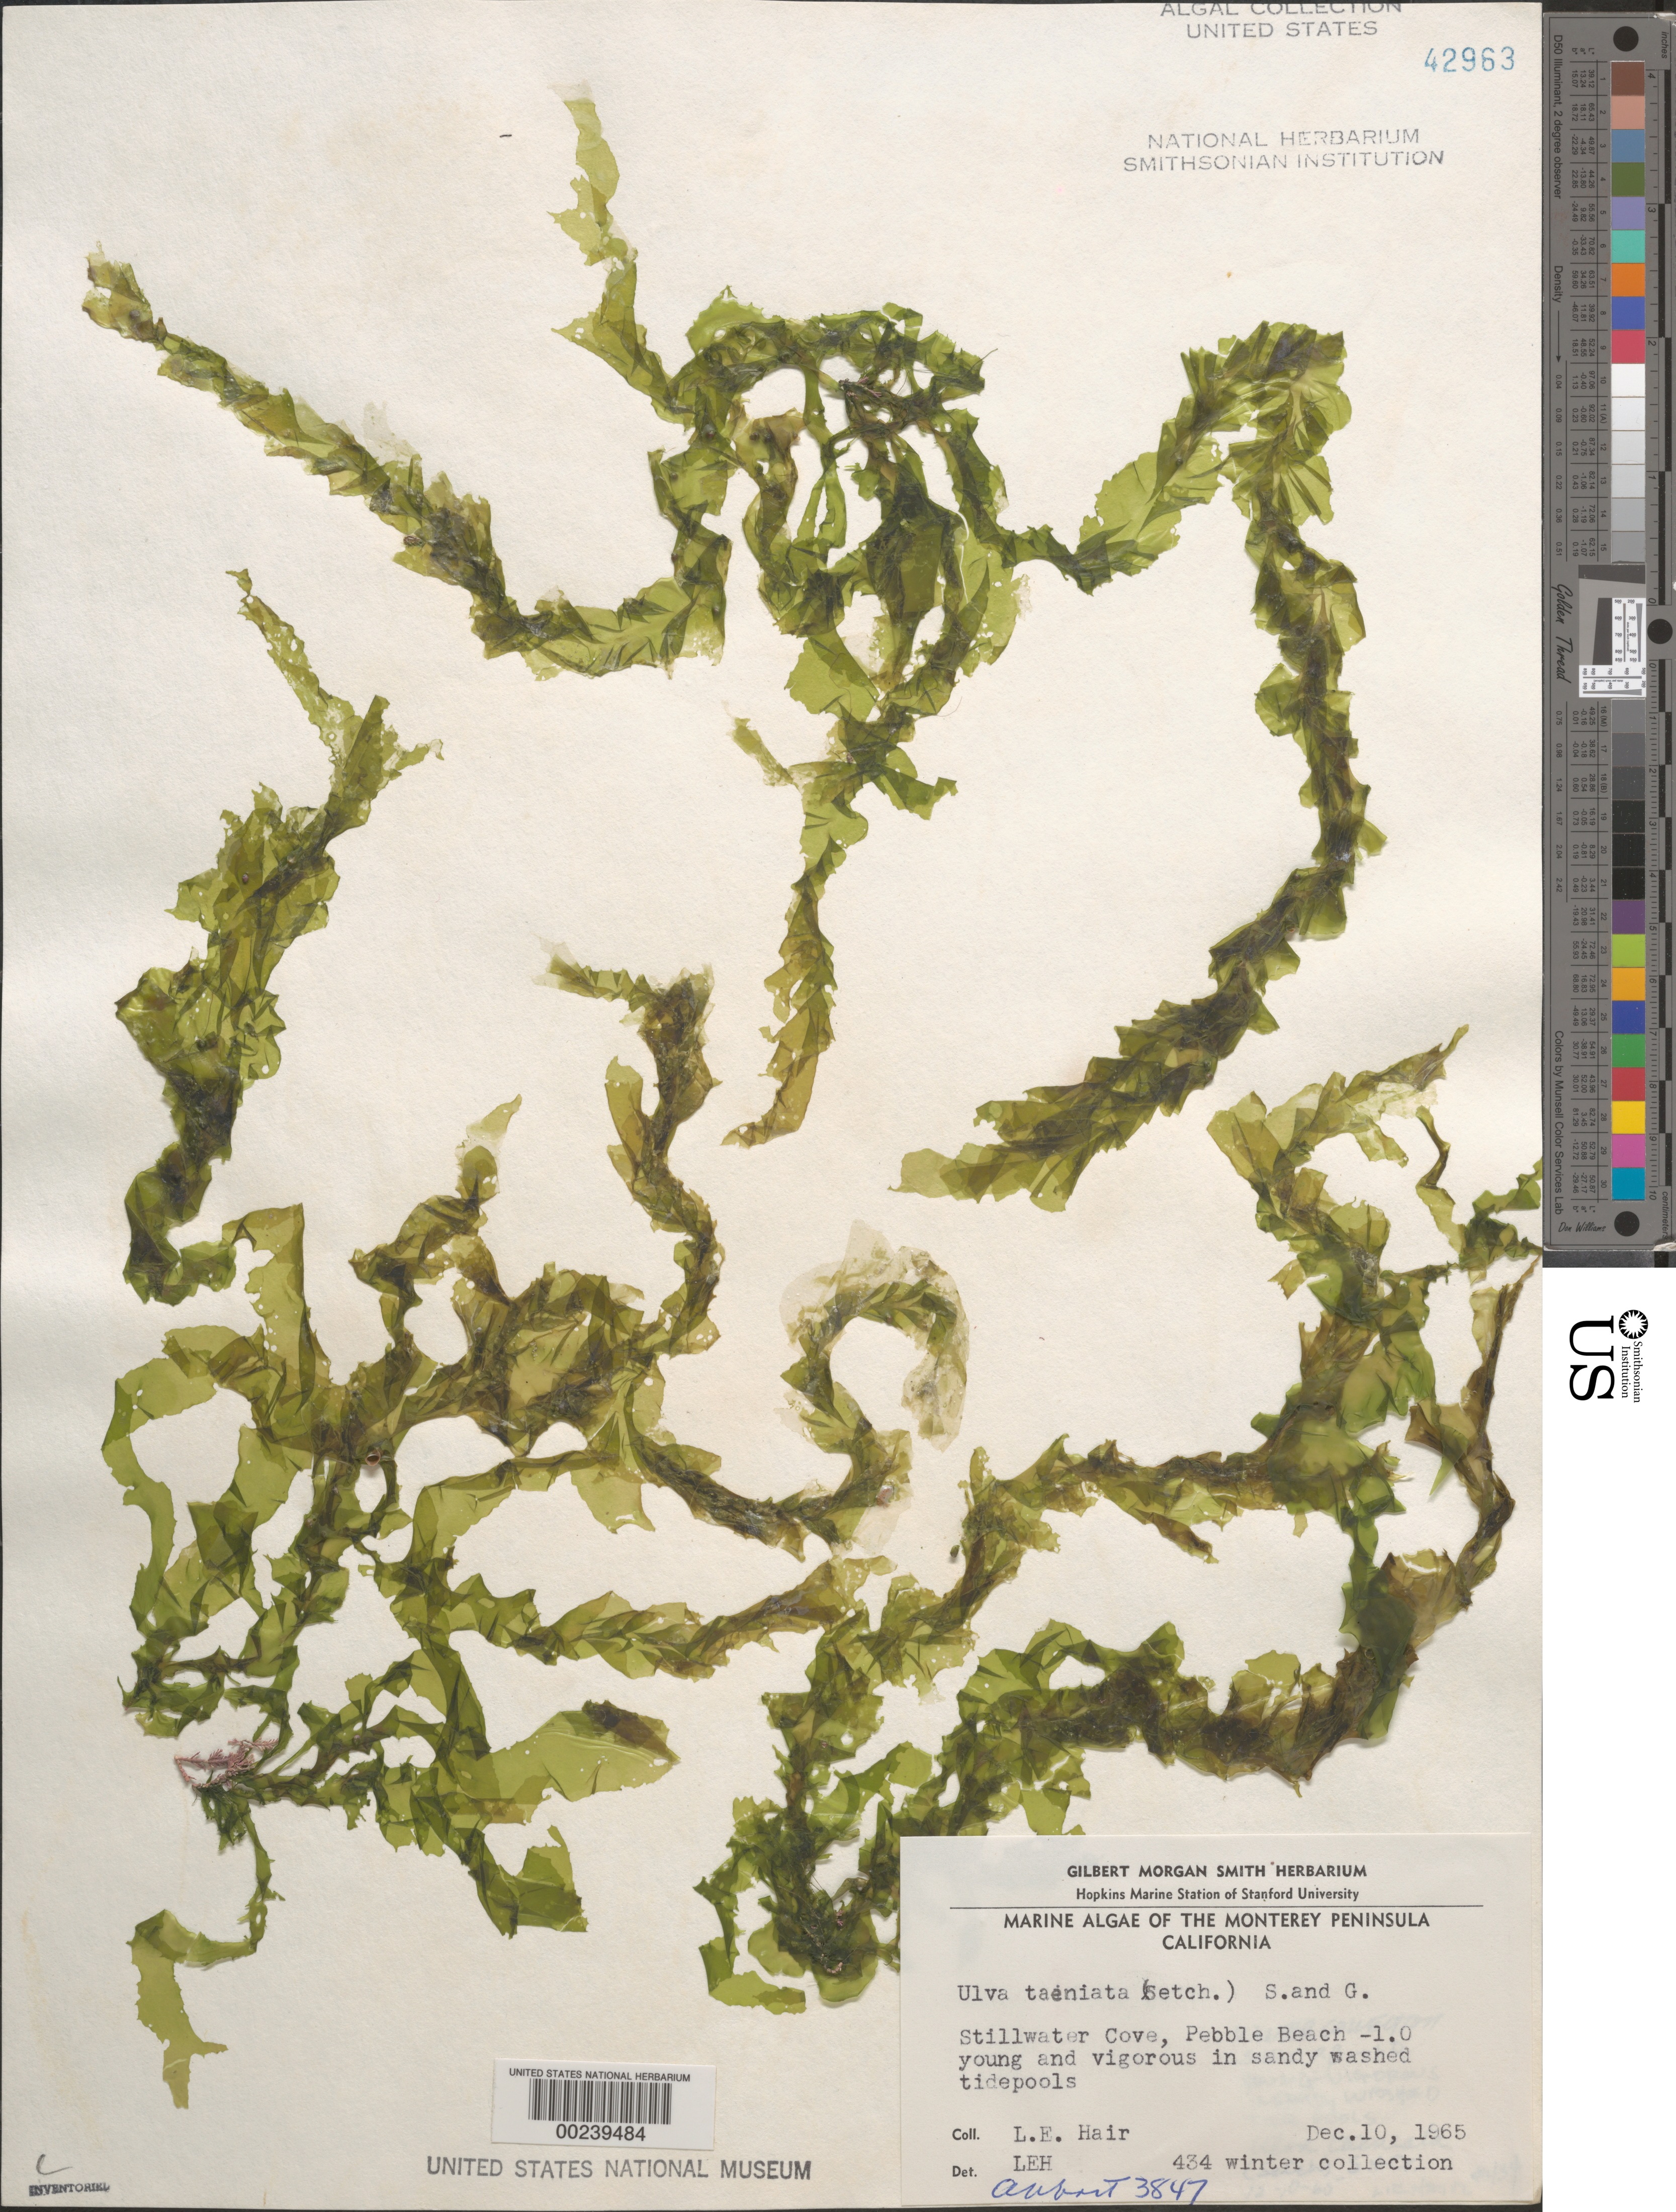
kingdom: Plantae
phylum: Chlorophyta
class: Ulvophyceae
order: Ulvales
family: Ulvaceae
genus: Ulva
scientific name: Ulva taeniata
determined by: Hair, L. E.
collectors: L. Hair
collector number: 434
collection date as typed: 10 Dec 1965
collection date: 1965-12-10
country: United States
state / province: California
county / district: Monterey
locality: Monterey Peninsula, Stillwater Cove, Pebble Beach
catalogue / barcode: US 42963